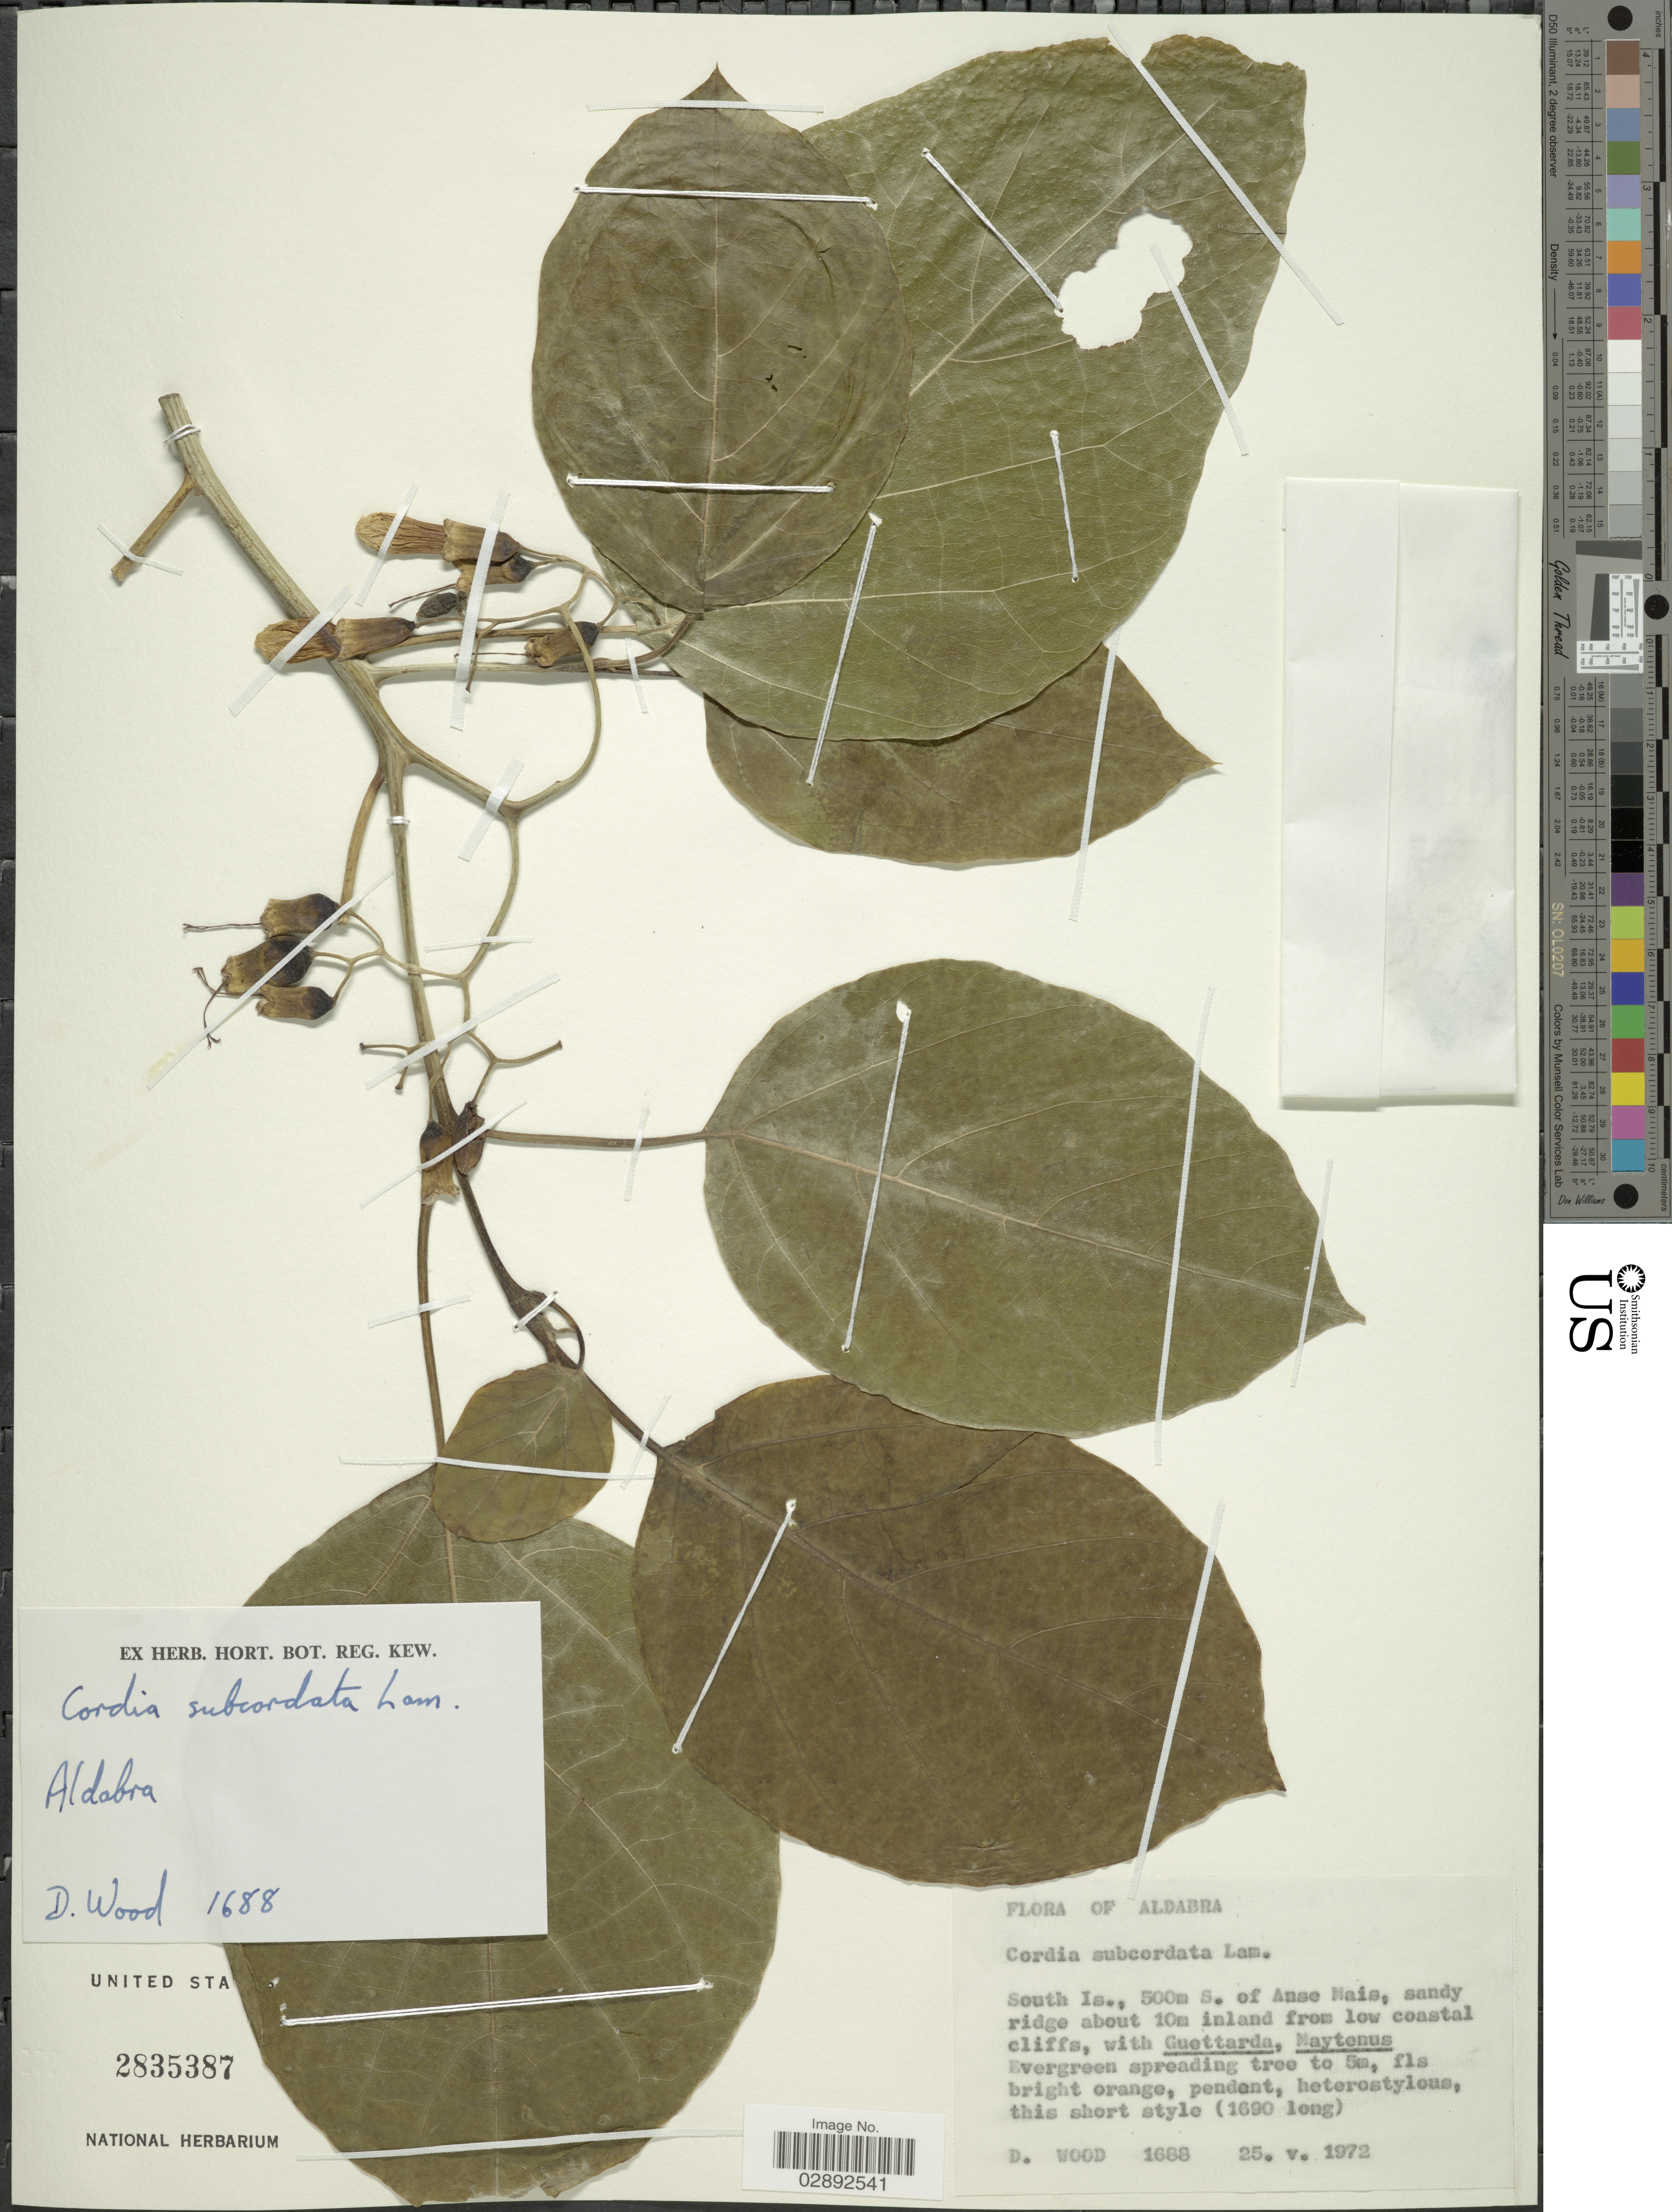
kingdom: Plantae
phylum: Tracheophyta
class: Magnoliopsida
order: Boraginales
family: Cordiaceae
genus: Cordia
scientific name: Cordia subcordata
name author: Lam.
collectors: D. Wood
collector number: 1688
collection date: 1972-05-25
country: Seychelles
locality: Aldabra. South Is., 500m S. of Anse Mais.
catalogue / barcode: US 2835387